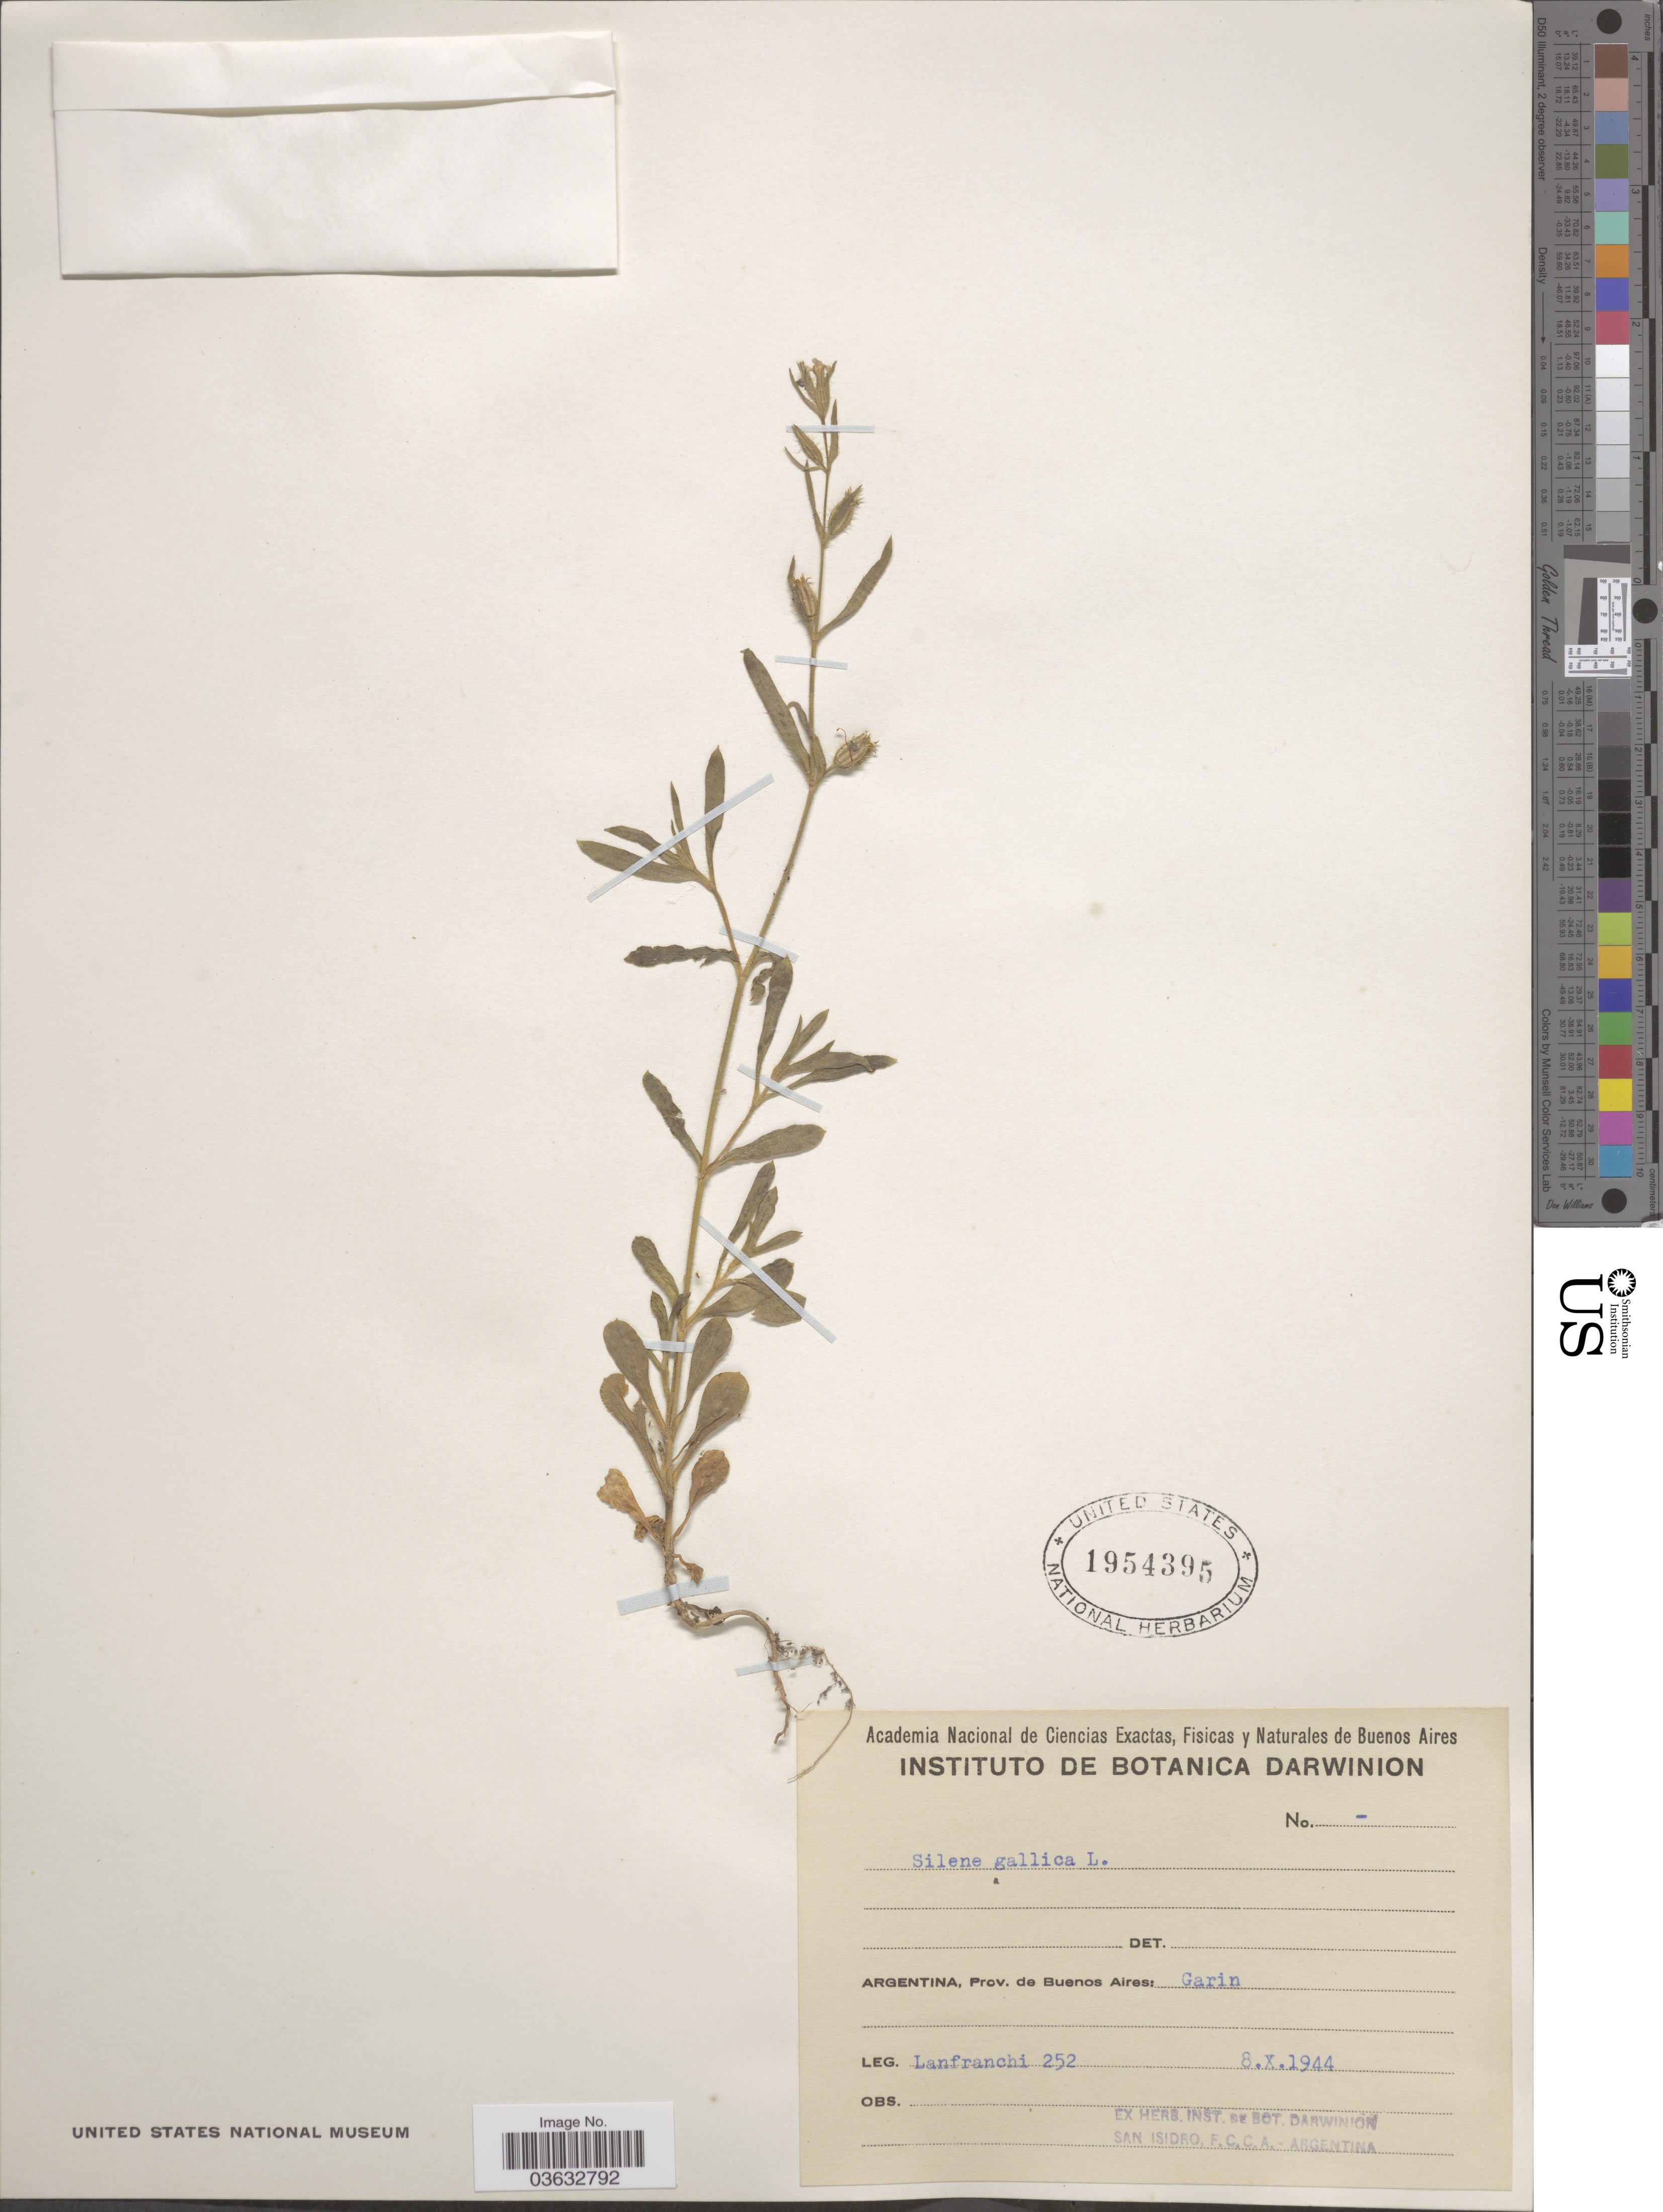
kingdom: Plantae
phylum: Tracheophyta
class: Magnoliopsida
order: Caryophyllales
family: Caryophyllaceae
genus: Silene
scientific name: Silene gallica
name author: L.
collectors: Lanfranchi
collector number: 252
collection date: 1944-10-08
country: Argentina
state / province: Buenos Aires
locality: Prov. de Buenos Aires: Garin.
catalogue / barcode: US 1954395